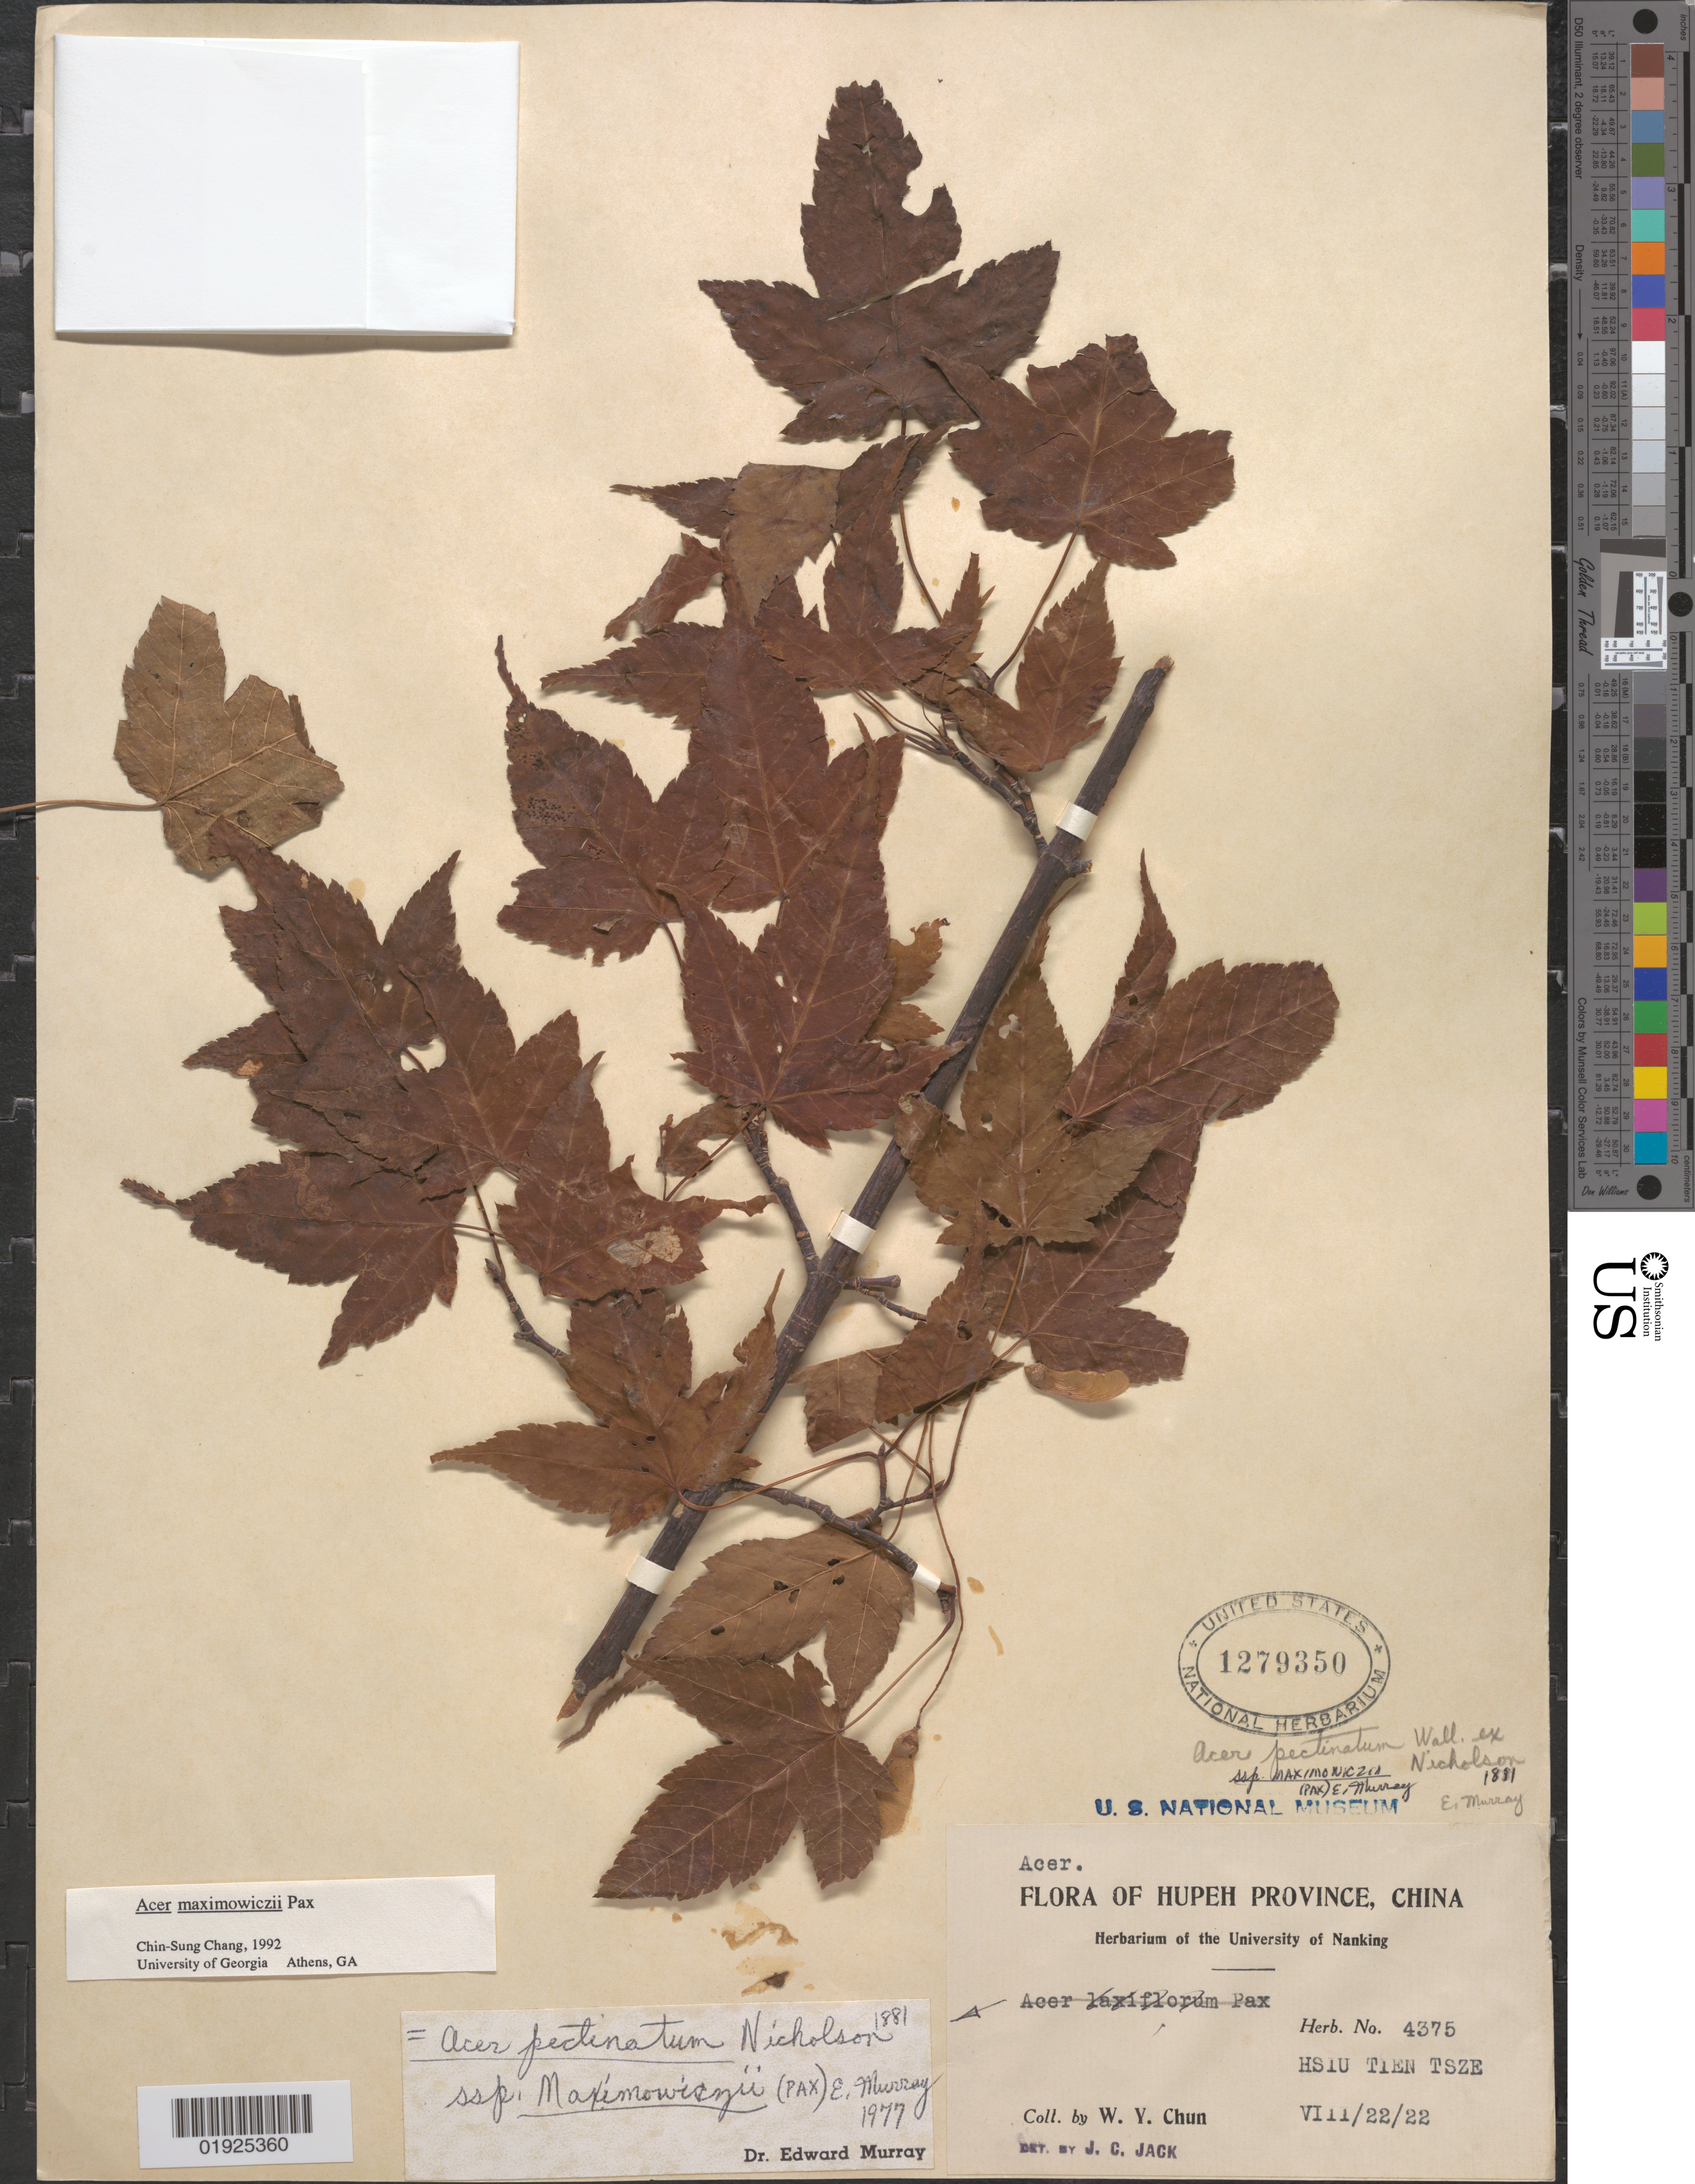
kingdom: Plantae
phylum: Tracheophyta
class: Magnoliopsida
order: Sapindales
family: Sapindaceae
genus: Acer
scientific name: Acer pectinatum subsp. maximowiczii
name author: (Pax) A.E. Murray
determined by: Murray, Edward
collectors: W. Y. Chun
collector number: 4375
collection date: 1922-08-22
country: China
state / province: Hubei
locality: Hupeh [Hubei] Province. Hsiu Tien Tsze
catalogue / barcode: US 1279350